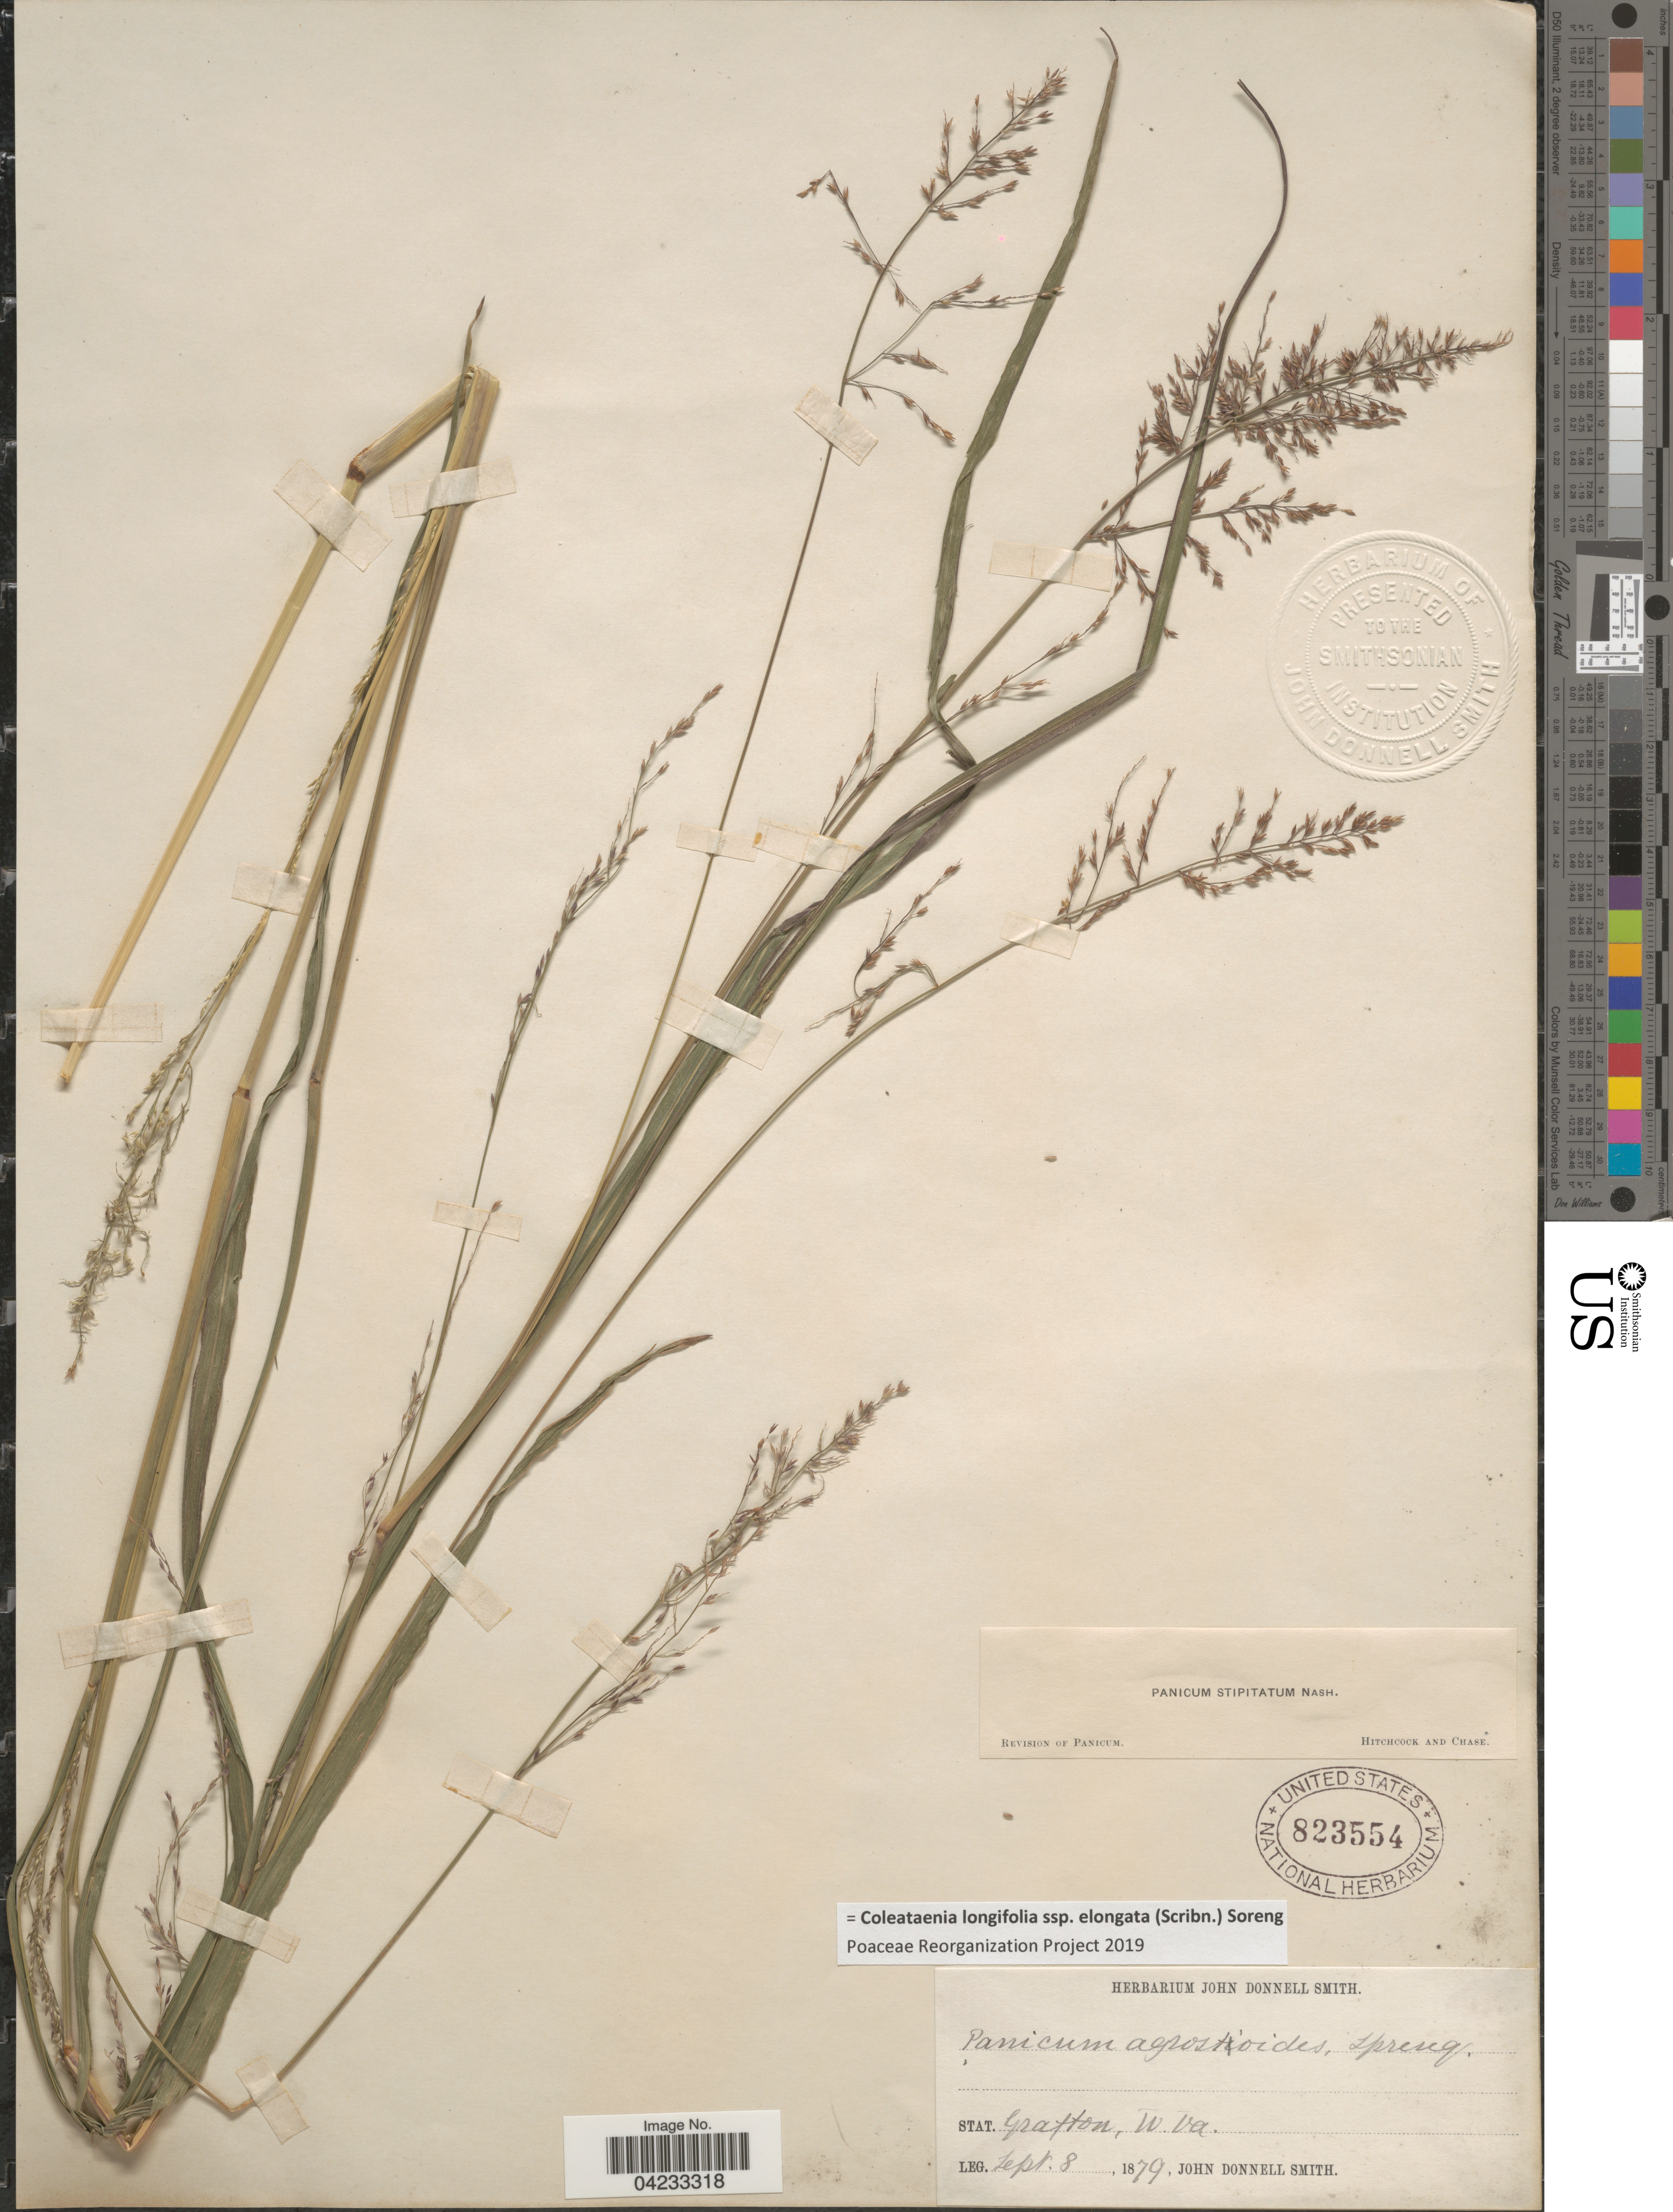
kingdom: Plantae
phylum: Tracheophyta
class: Liliopsida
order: Poales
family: Poaceae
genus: Coleataenia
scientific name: Coleataenia longifolia subsp. elongata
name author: (Scribn.) Soreng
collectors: J. Donnell Smith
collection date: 1879-09-08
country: United States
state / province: West Virginia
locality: Stat. Gratton.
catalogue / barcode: US 823554